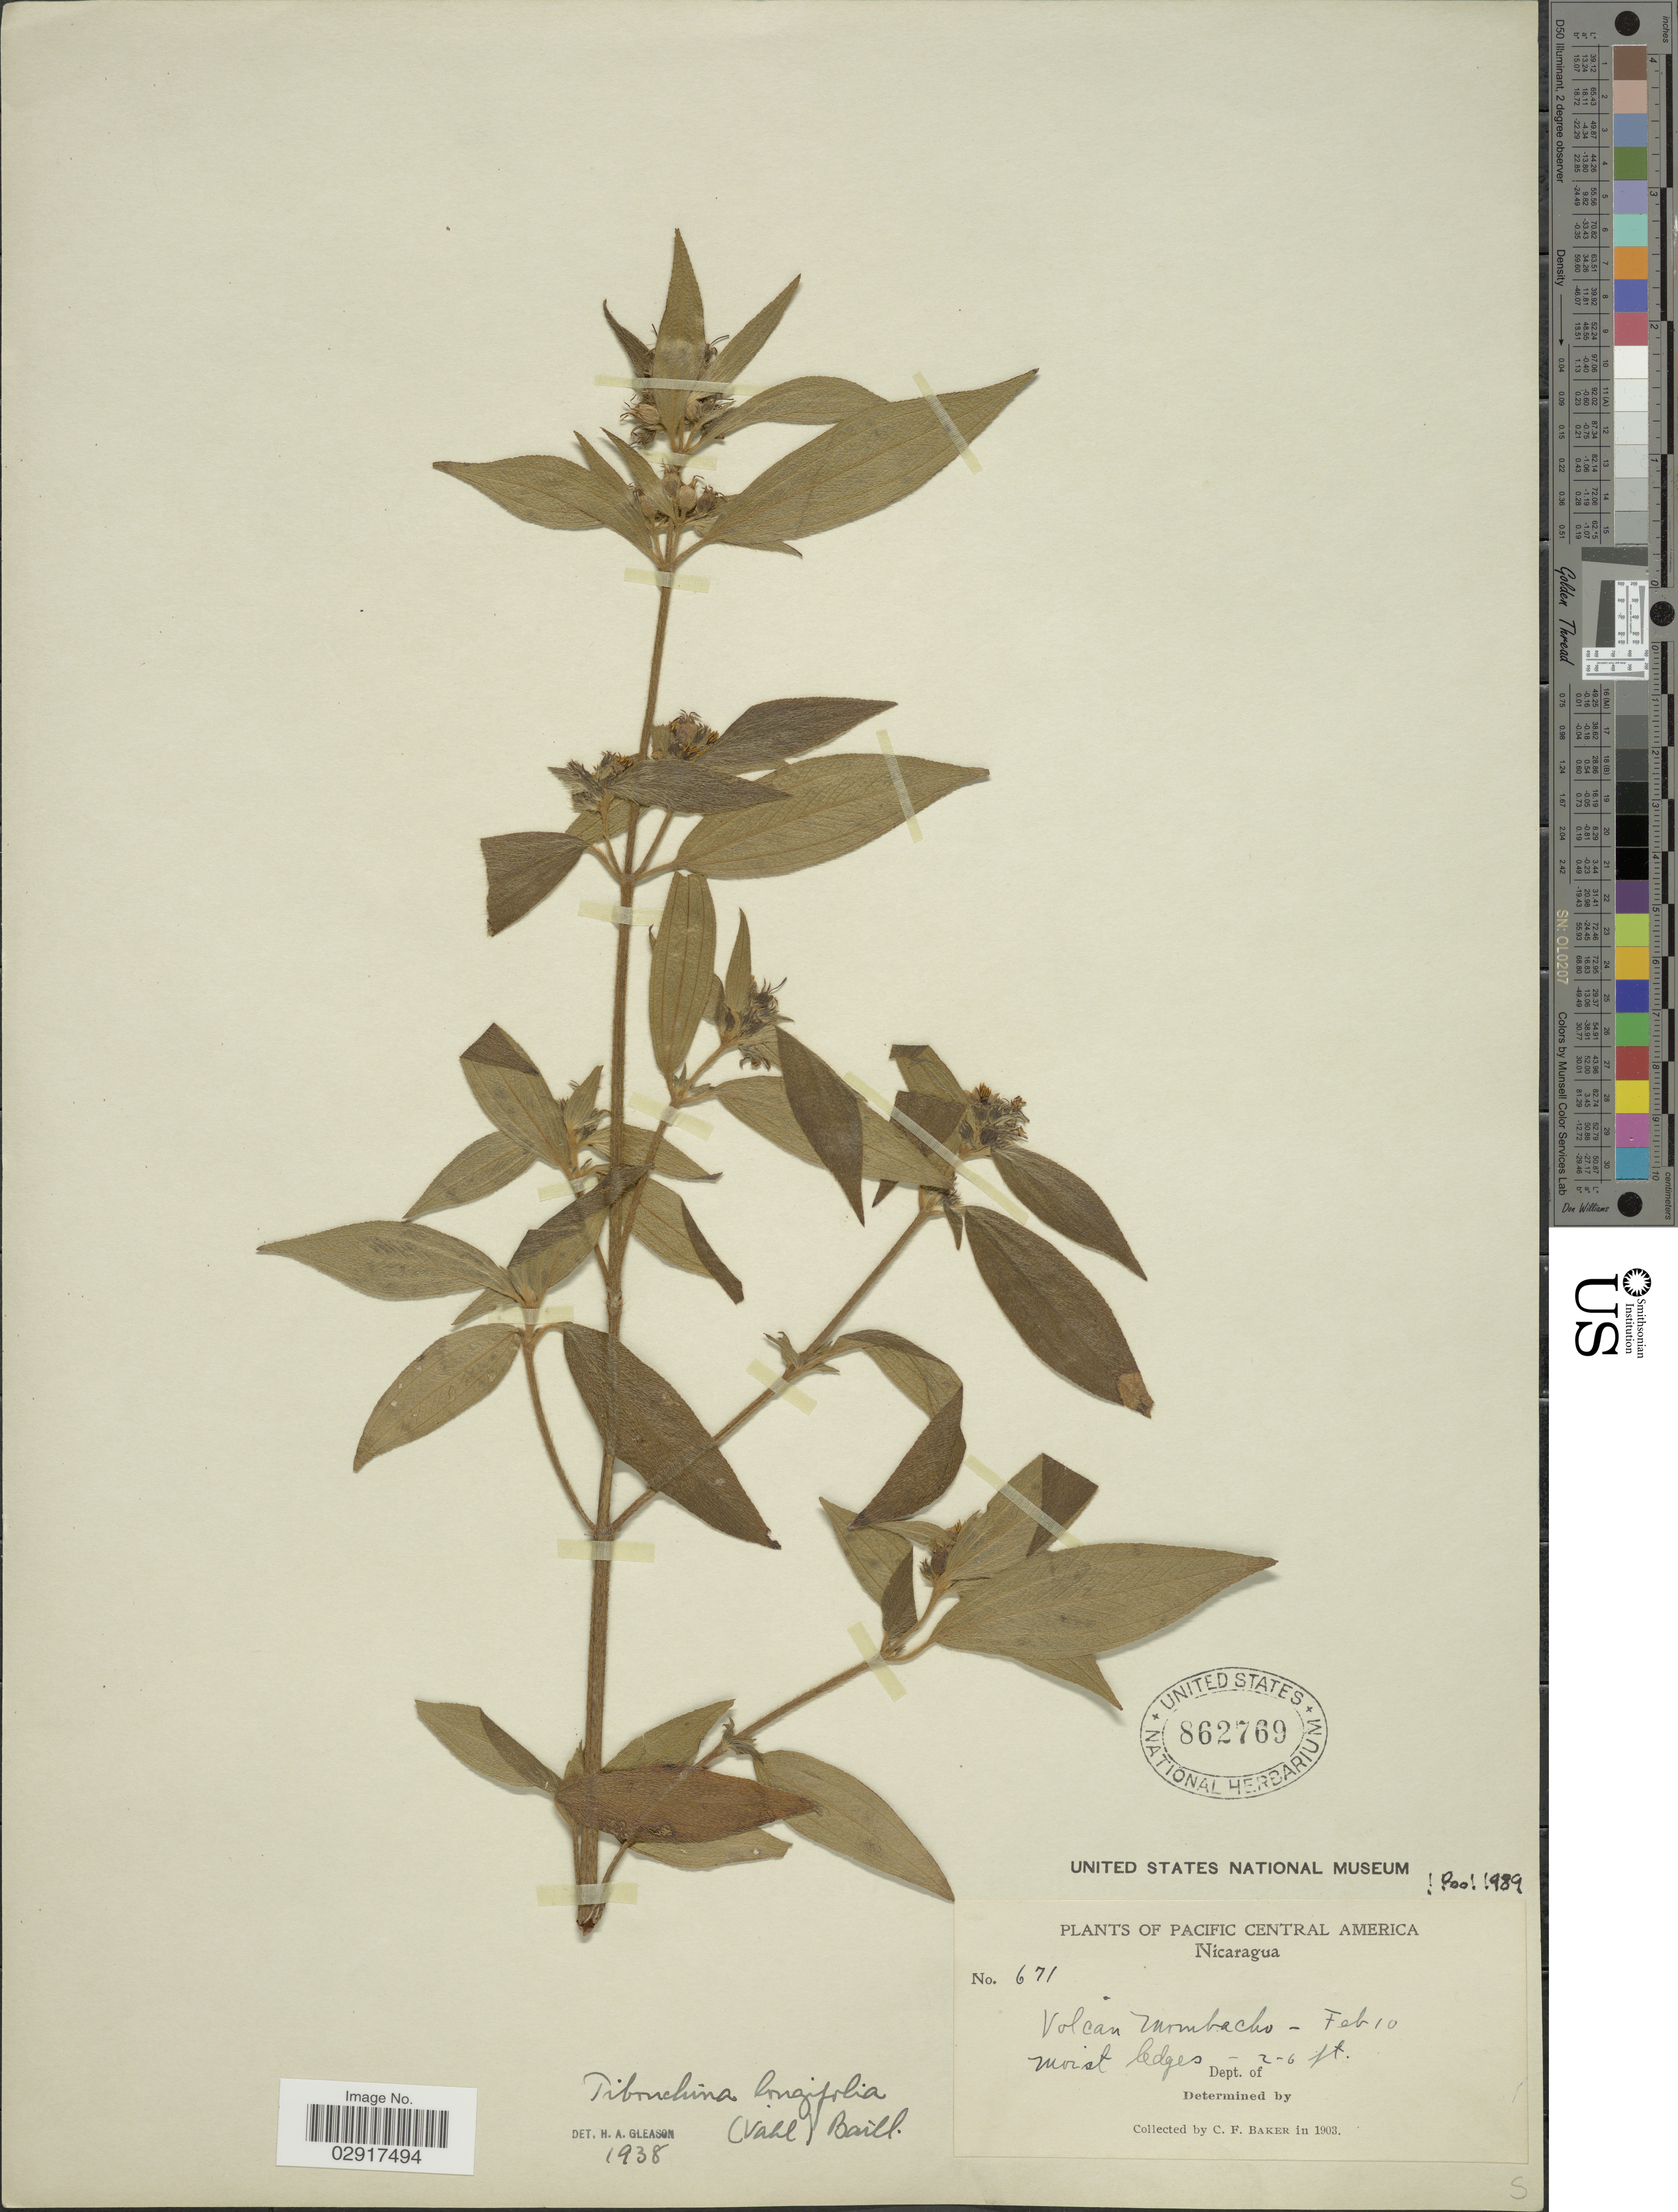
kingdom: Plantae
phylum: Tracheophyta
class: Magnoliopsida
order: Myrtales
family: Melastomataceae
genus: Chaetogastra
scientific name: Chaetogastra longifolia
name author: (Vahl) DC.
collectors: C. F. Baker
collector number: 671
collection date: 1903-02-10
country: Nicaragua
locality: Pacific Central America. Volcán Mombacho.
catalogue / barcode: US 862769